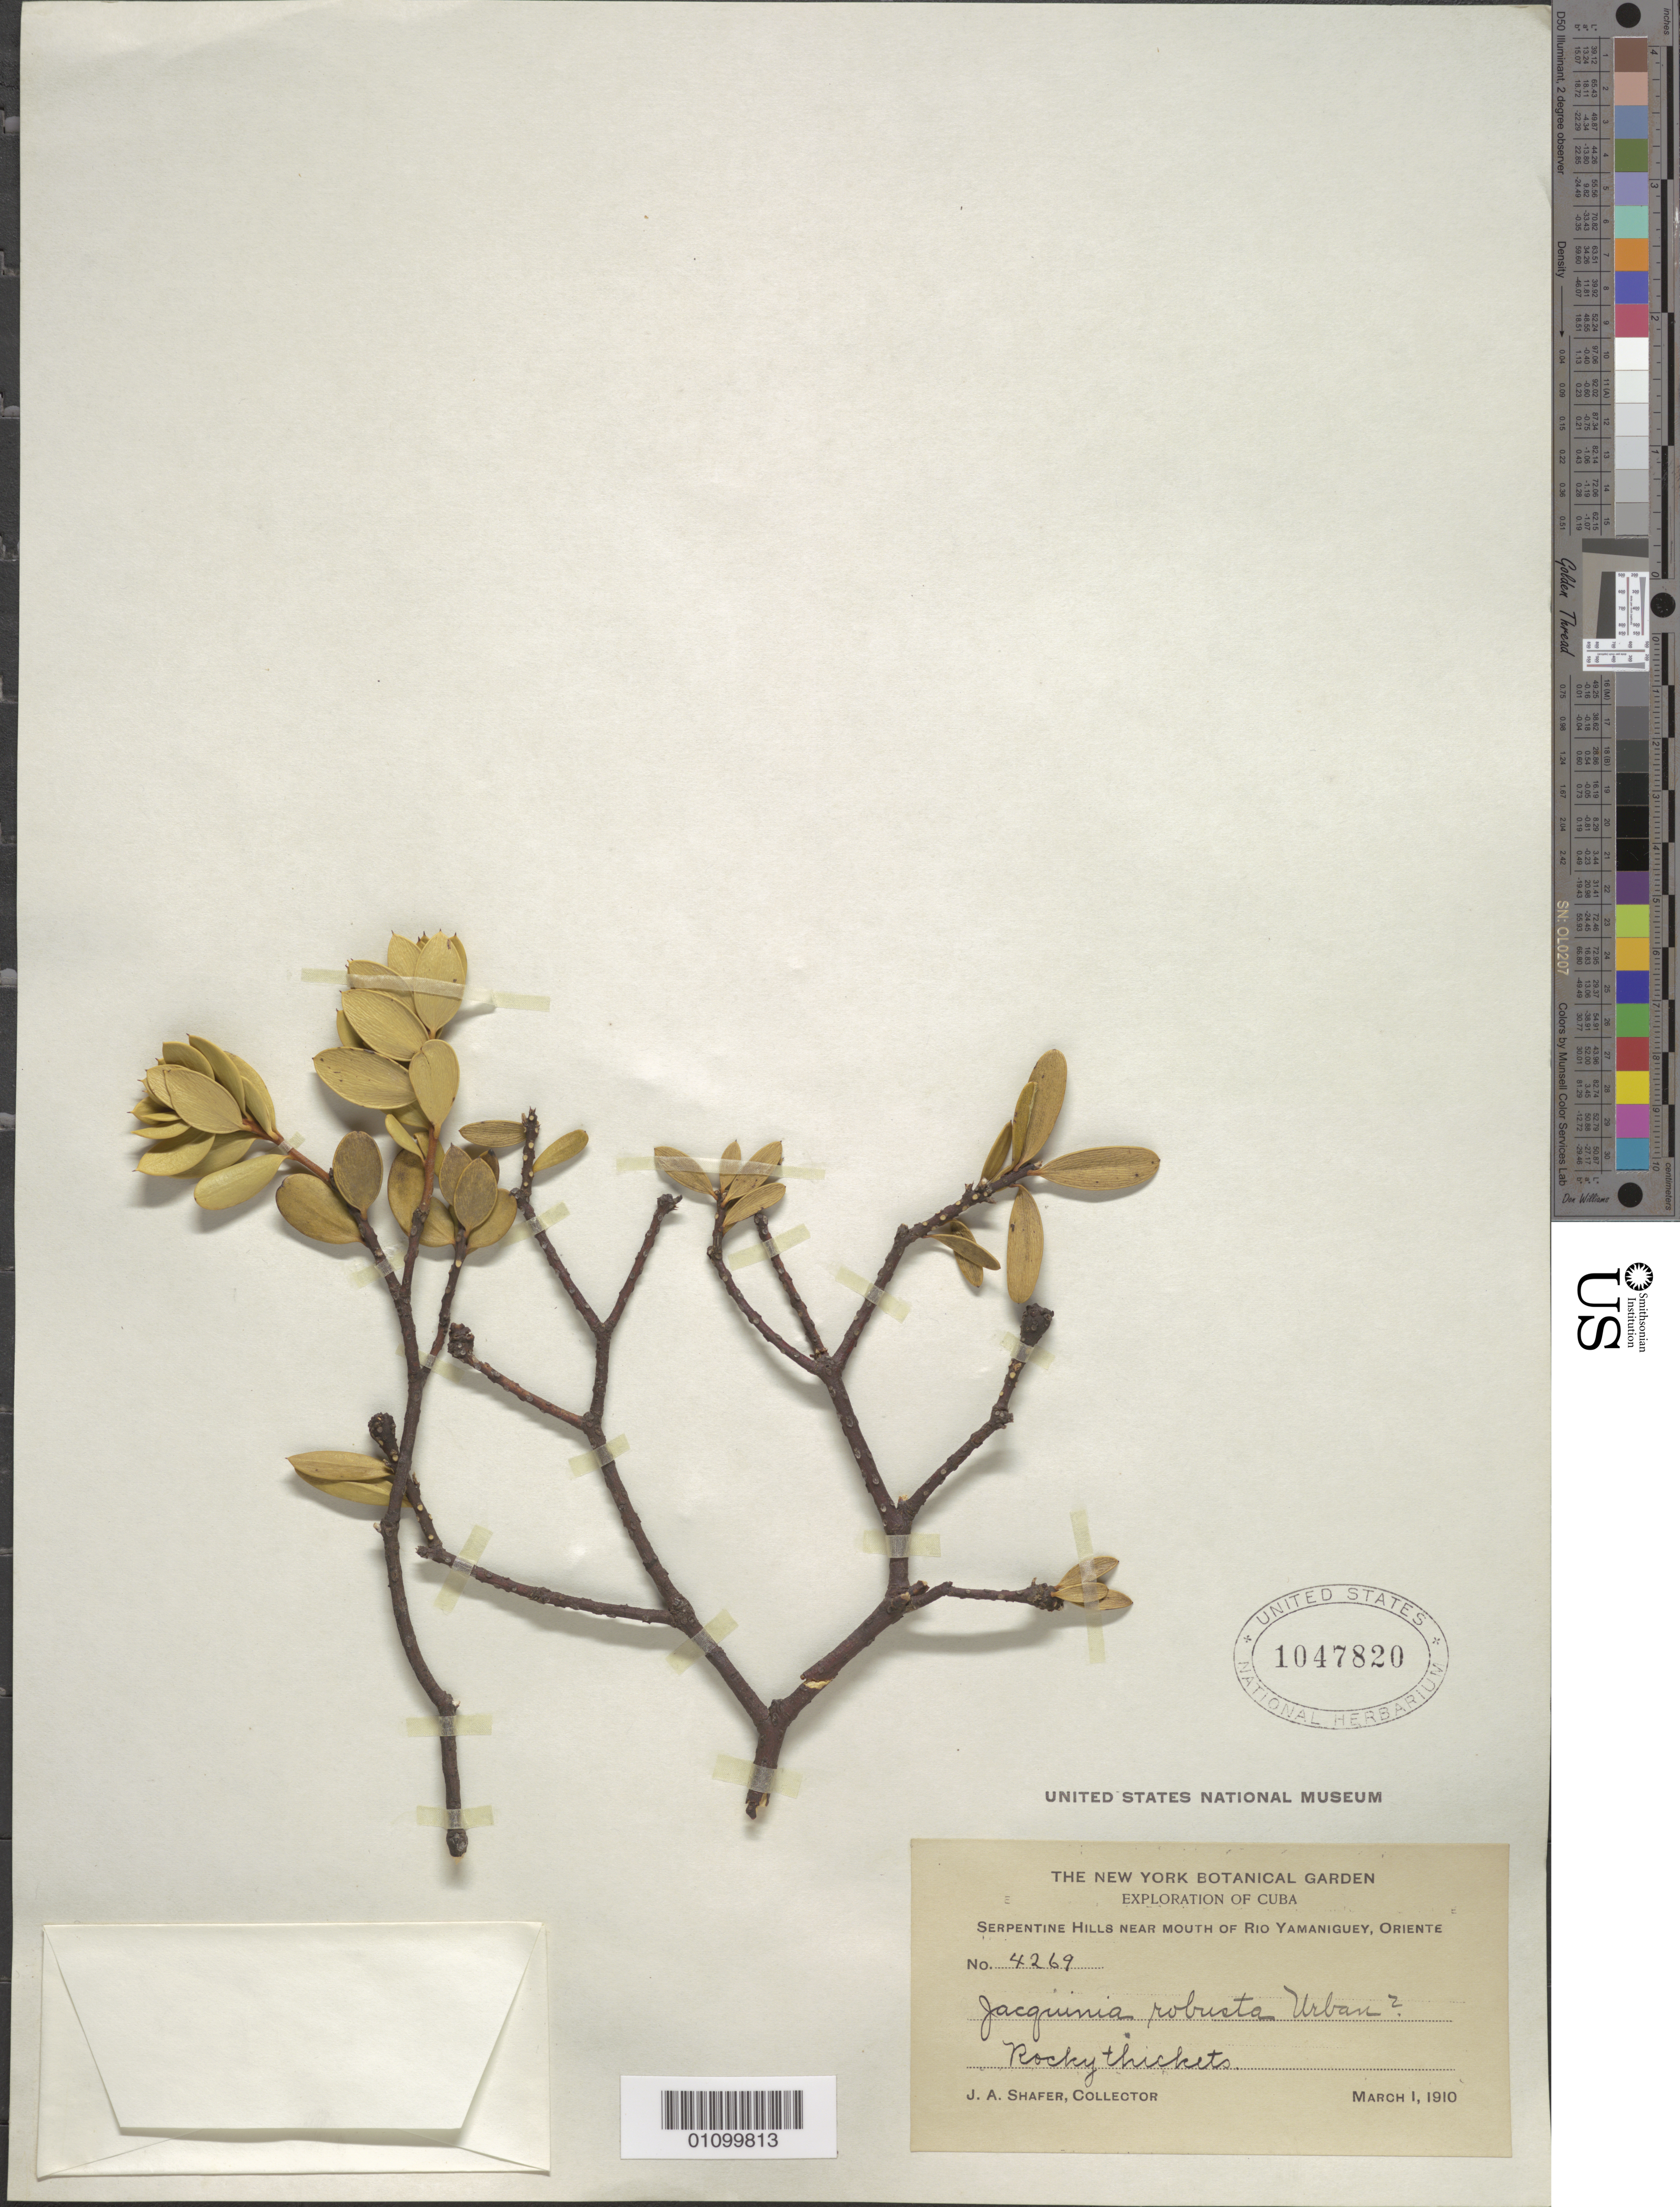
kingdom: Plantae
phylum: Tracheophyta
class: Magnoliopsida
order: Ericales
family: Primulaceae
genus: Jacquinia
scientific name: Jacquinia robusta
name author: Urb.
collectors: J. A. Shafer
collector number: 4269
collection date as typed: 01 Mar 1910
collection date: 1910-03-01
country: Cuba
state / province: Oriente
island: Cuba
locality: Serpentine Hills near mouth of Rio Yamaniguey Rocky thickets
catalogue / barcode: US 1047820